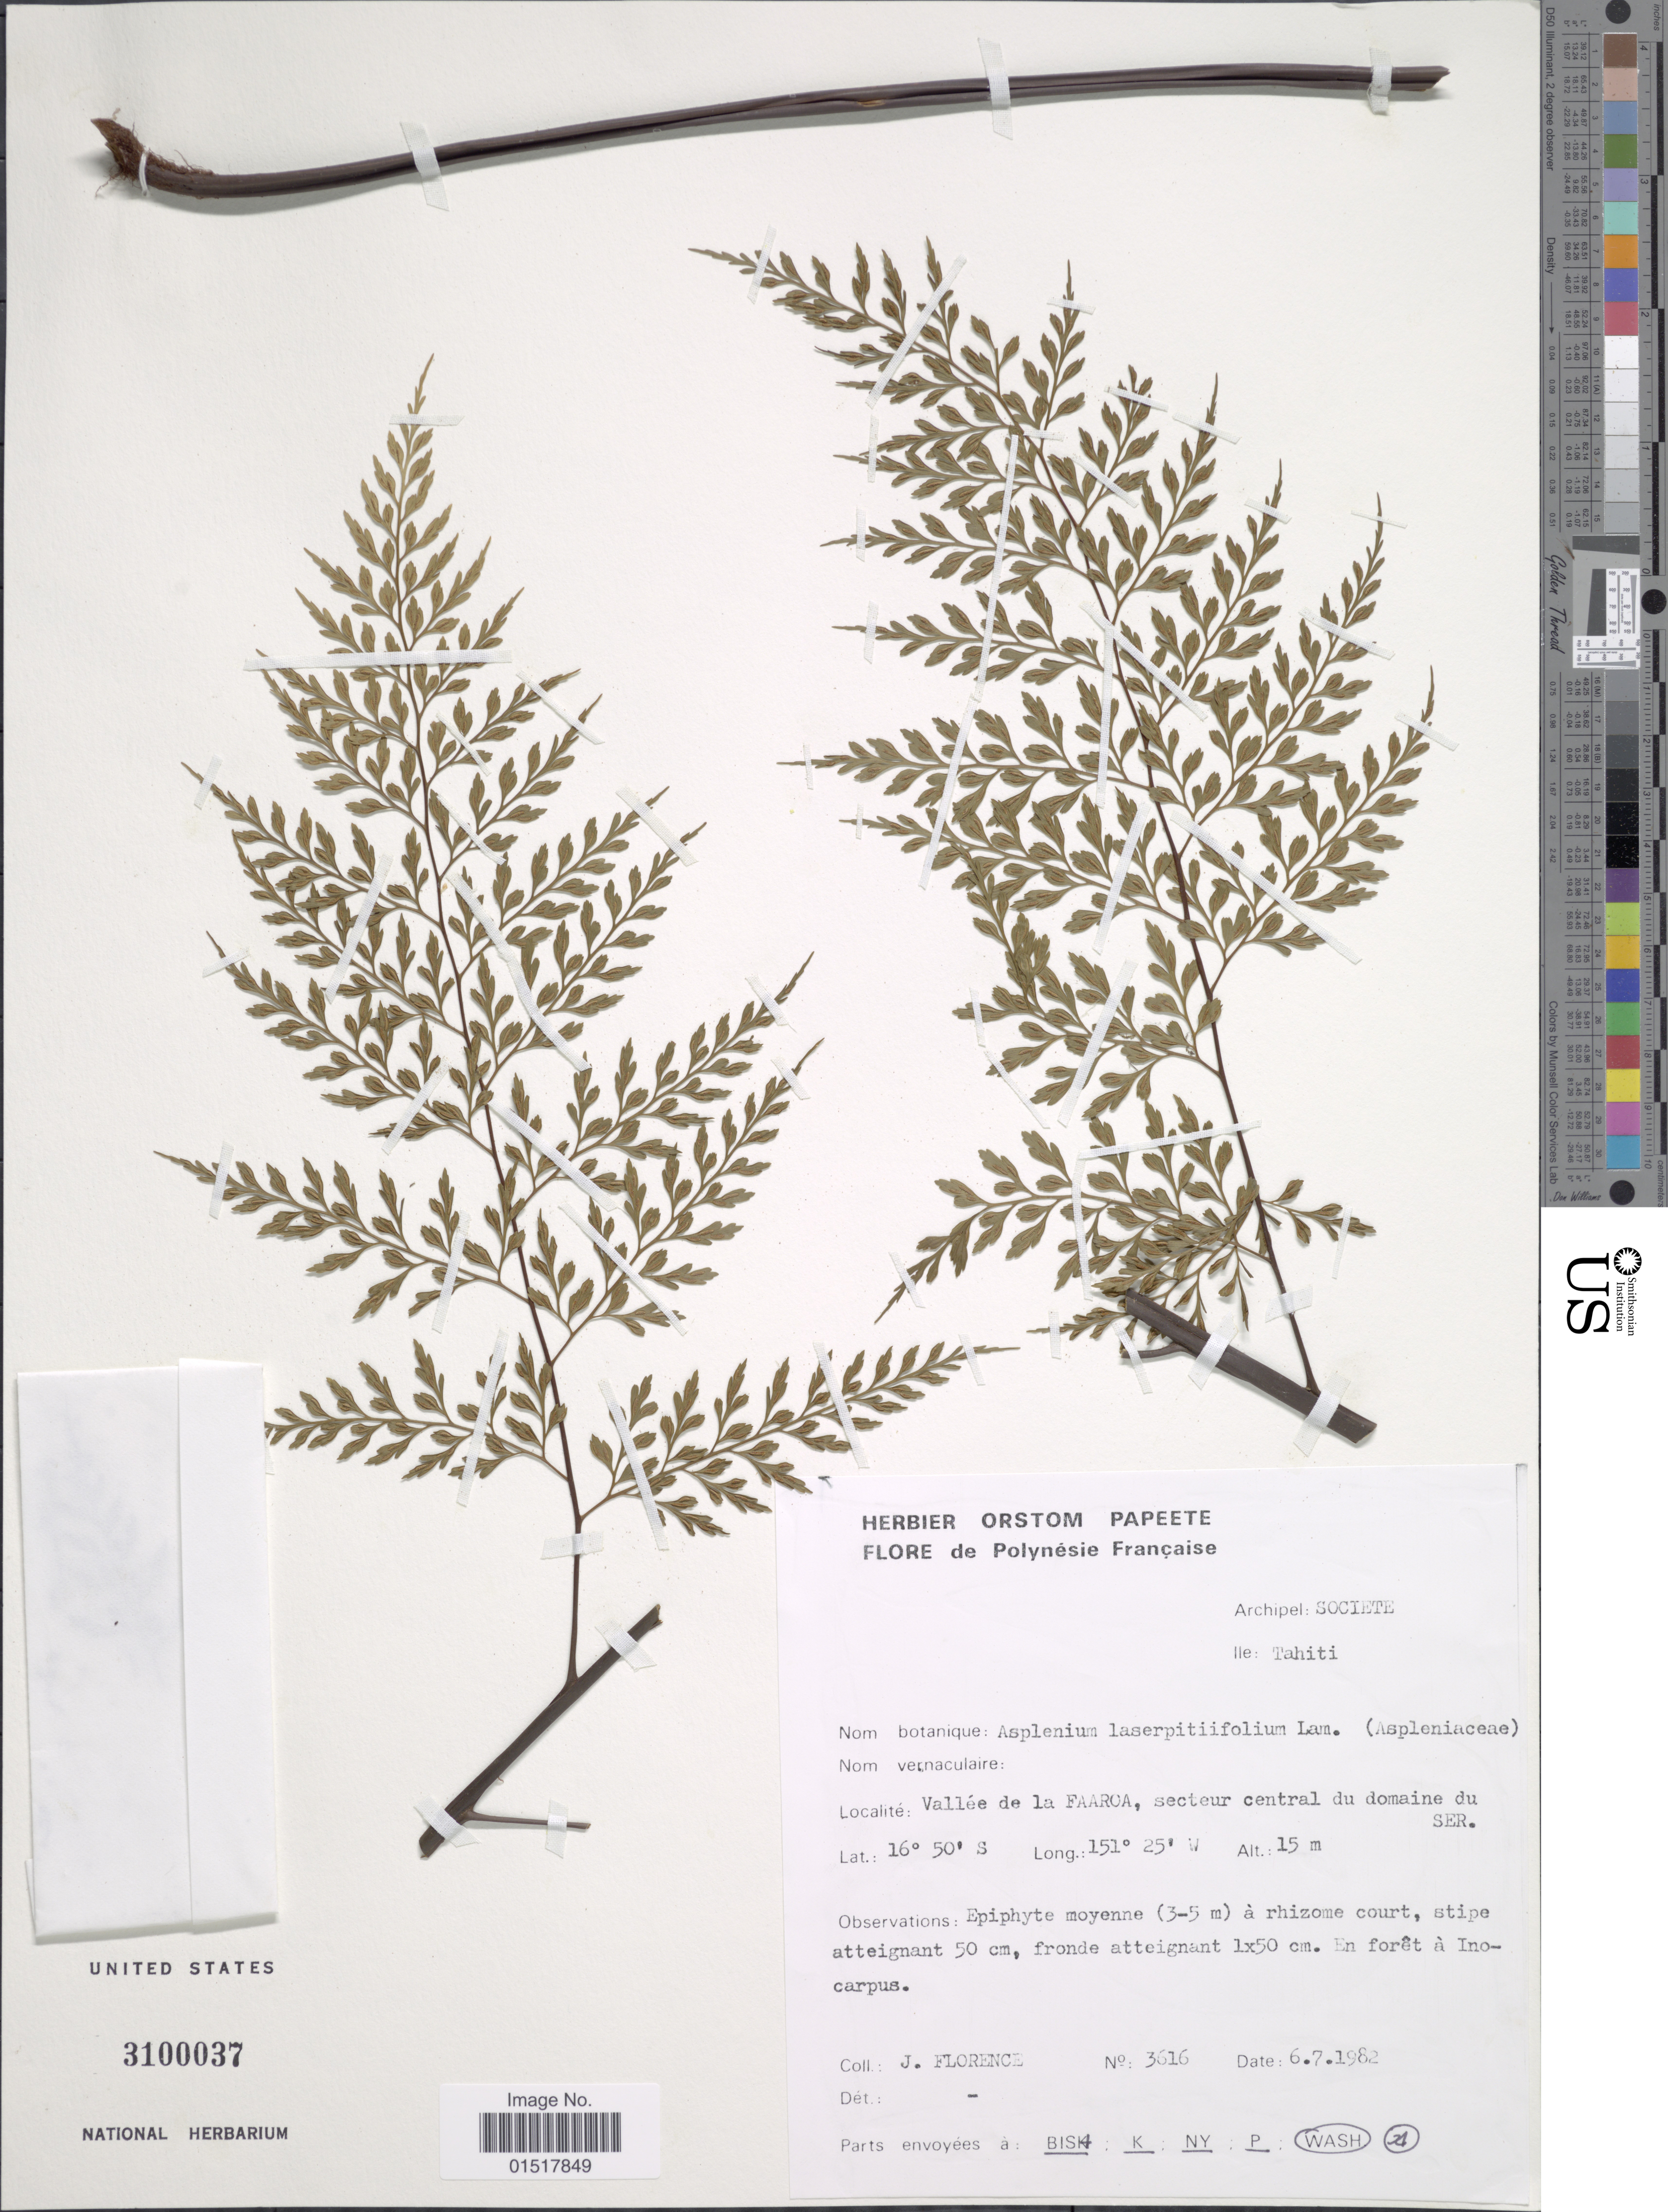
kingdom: Plantae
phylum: Tracheophyta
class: Polypodiopsida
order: Polypodiales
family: Aspleniaceae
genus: Asplenium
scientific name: Asplenium laserpitiifolium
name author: Lam.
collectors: J. Florence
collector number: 3616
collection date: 1982-07-06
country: French Polynesia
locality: Archipel: Societe. Ile: Tahiti. Vallée de la Faaroa, secteur central du domaine du Ser.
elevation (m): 15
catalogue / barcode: US 3100037